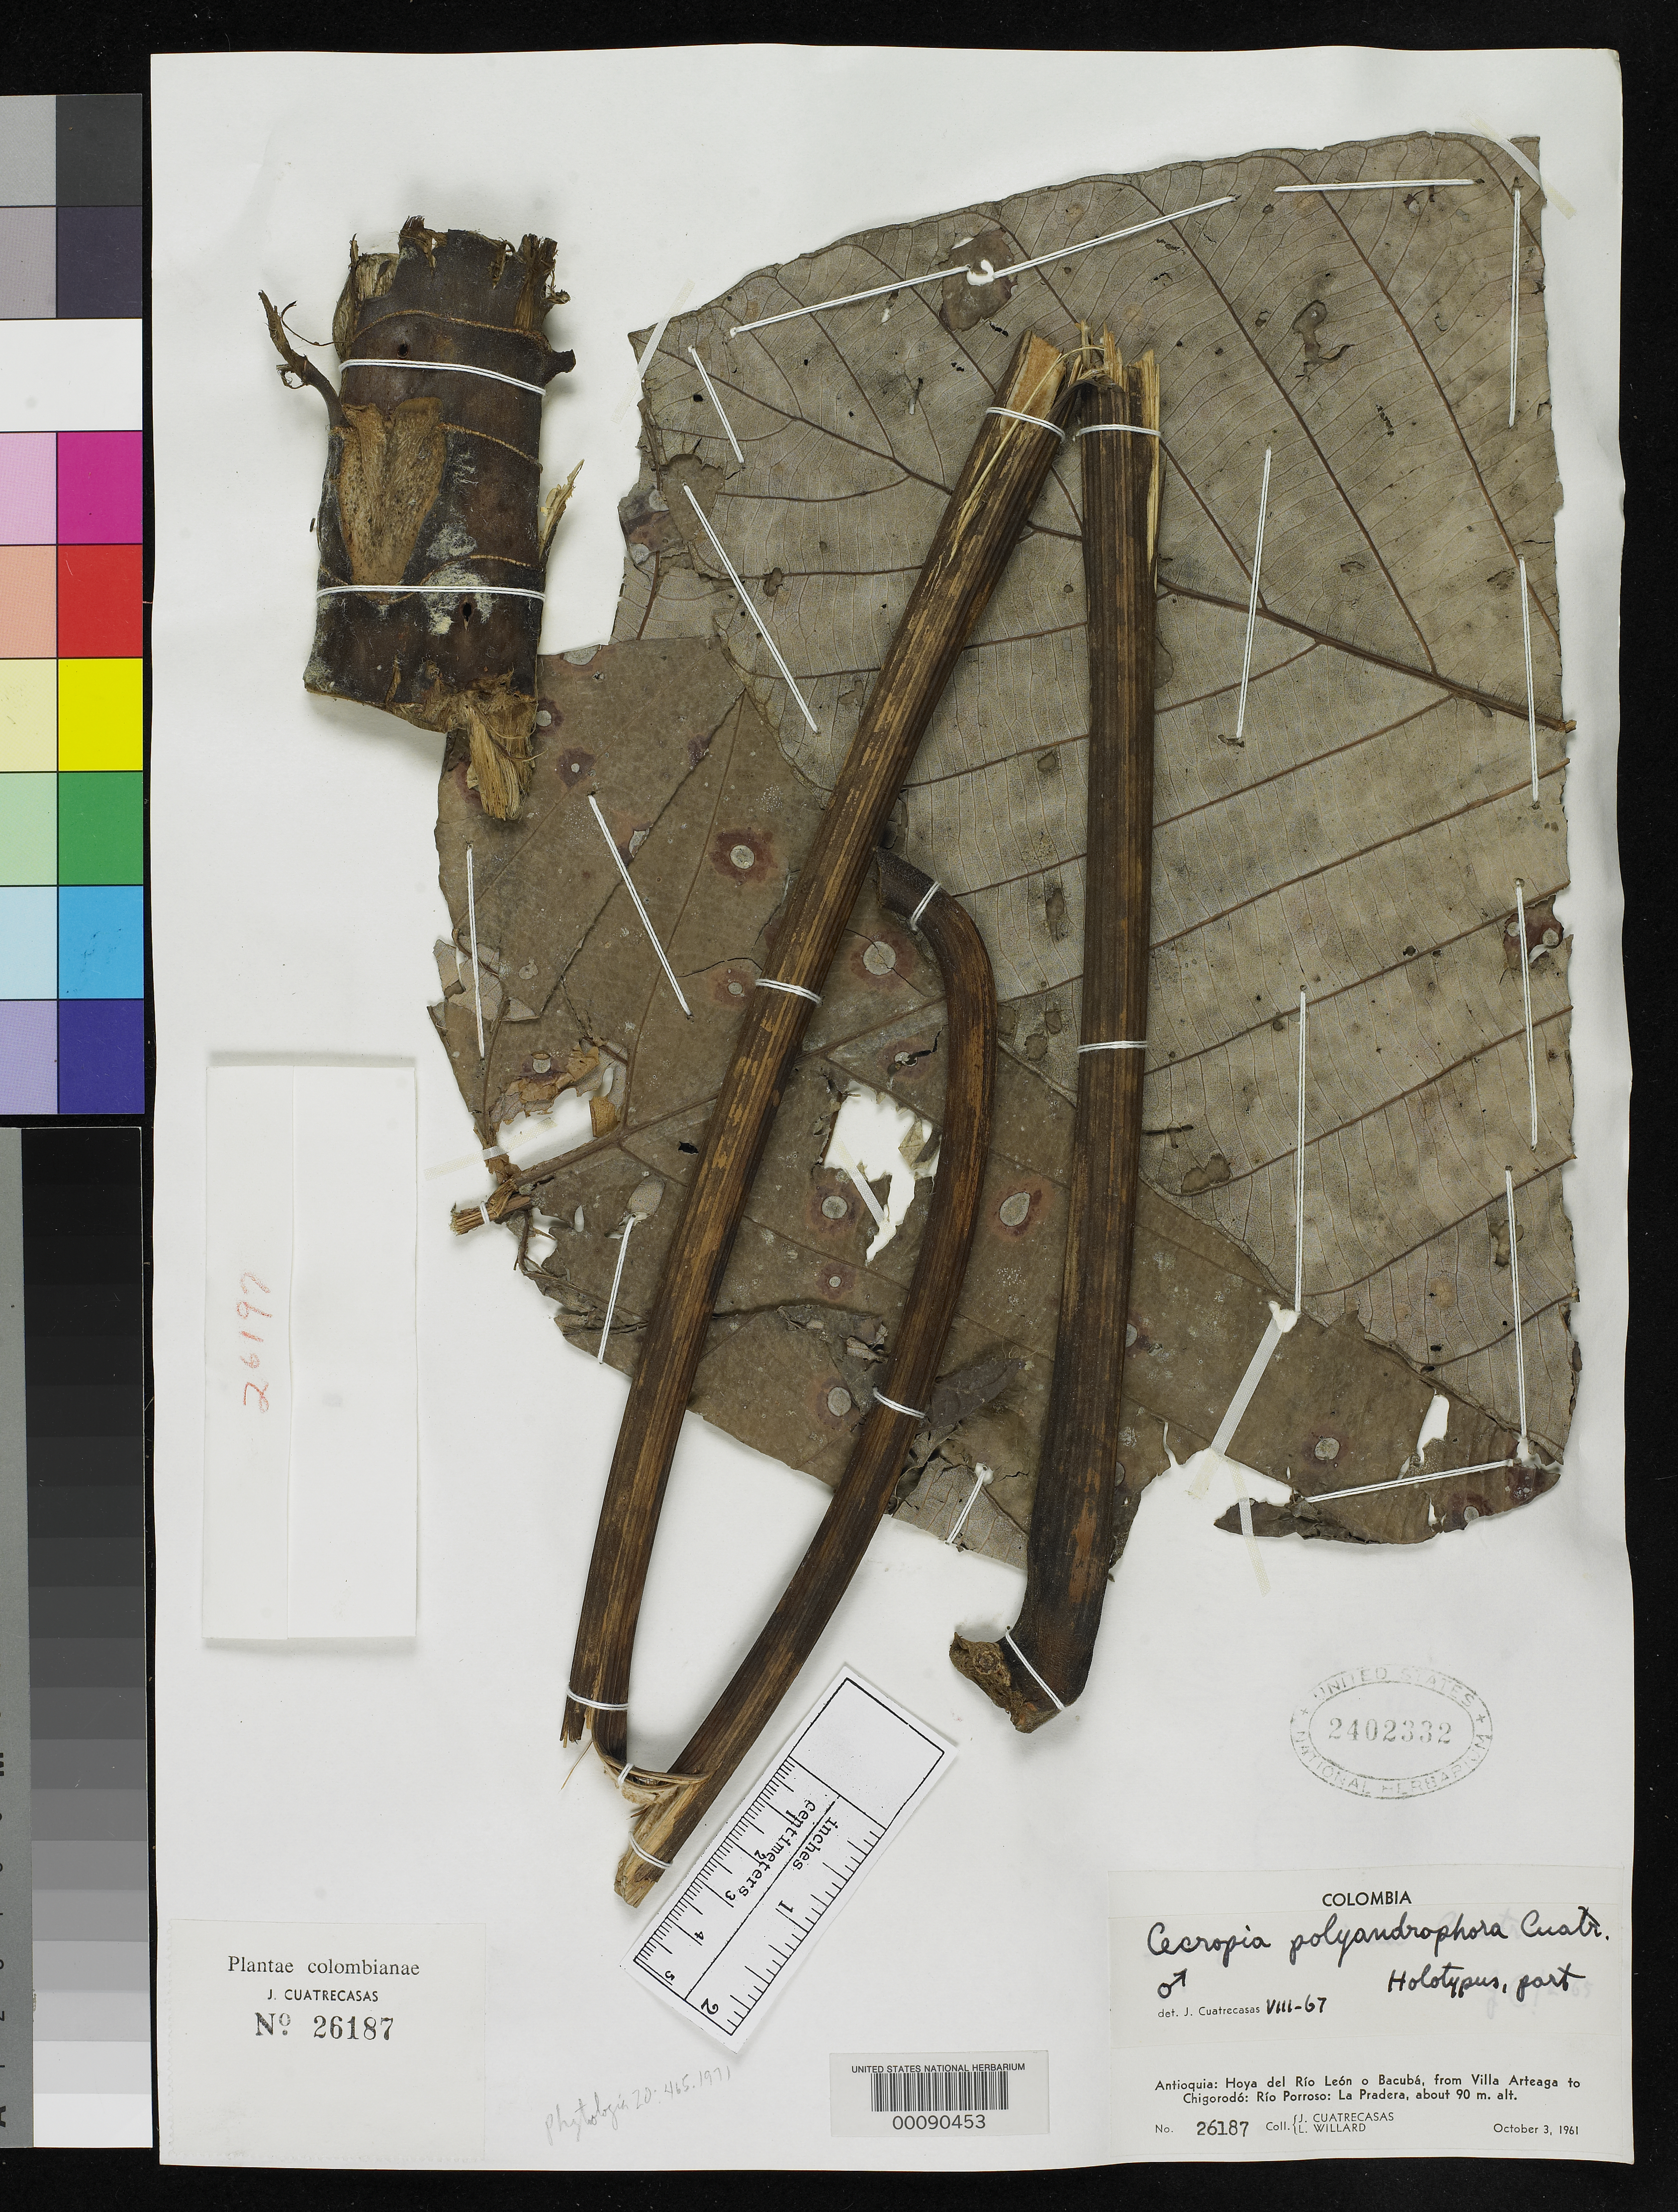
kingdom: Plantae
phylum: Tracheophyta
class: Magnoliopsida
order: Rosales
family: Urticaceae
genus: Cecropia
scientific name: Cecropia polyandrophora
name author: Cuatrec.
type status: Holotype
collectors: J. Cuatrecasas & L. Willard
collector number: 26187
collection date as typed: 03 Oct 1961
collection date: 1961-10-03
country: Colombia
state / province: Antioquia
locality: Hoya del Rio Leon o Bacuba, from Villa Arteaga to CHigordo, Rio Porroso, La Pradera.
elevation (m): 90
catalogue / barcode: US 2402332